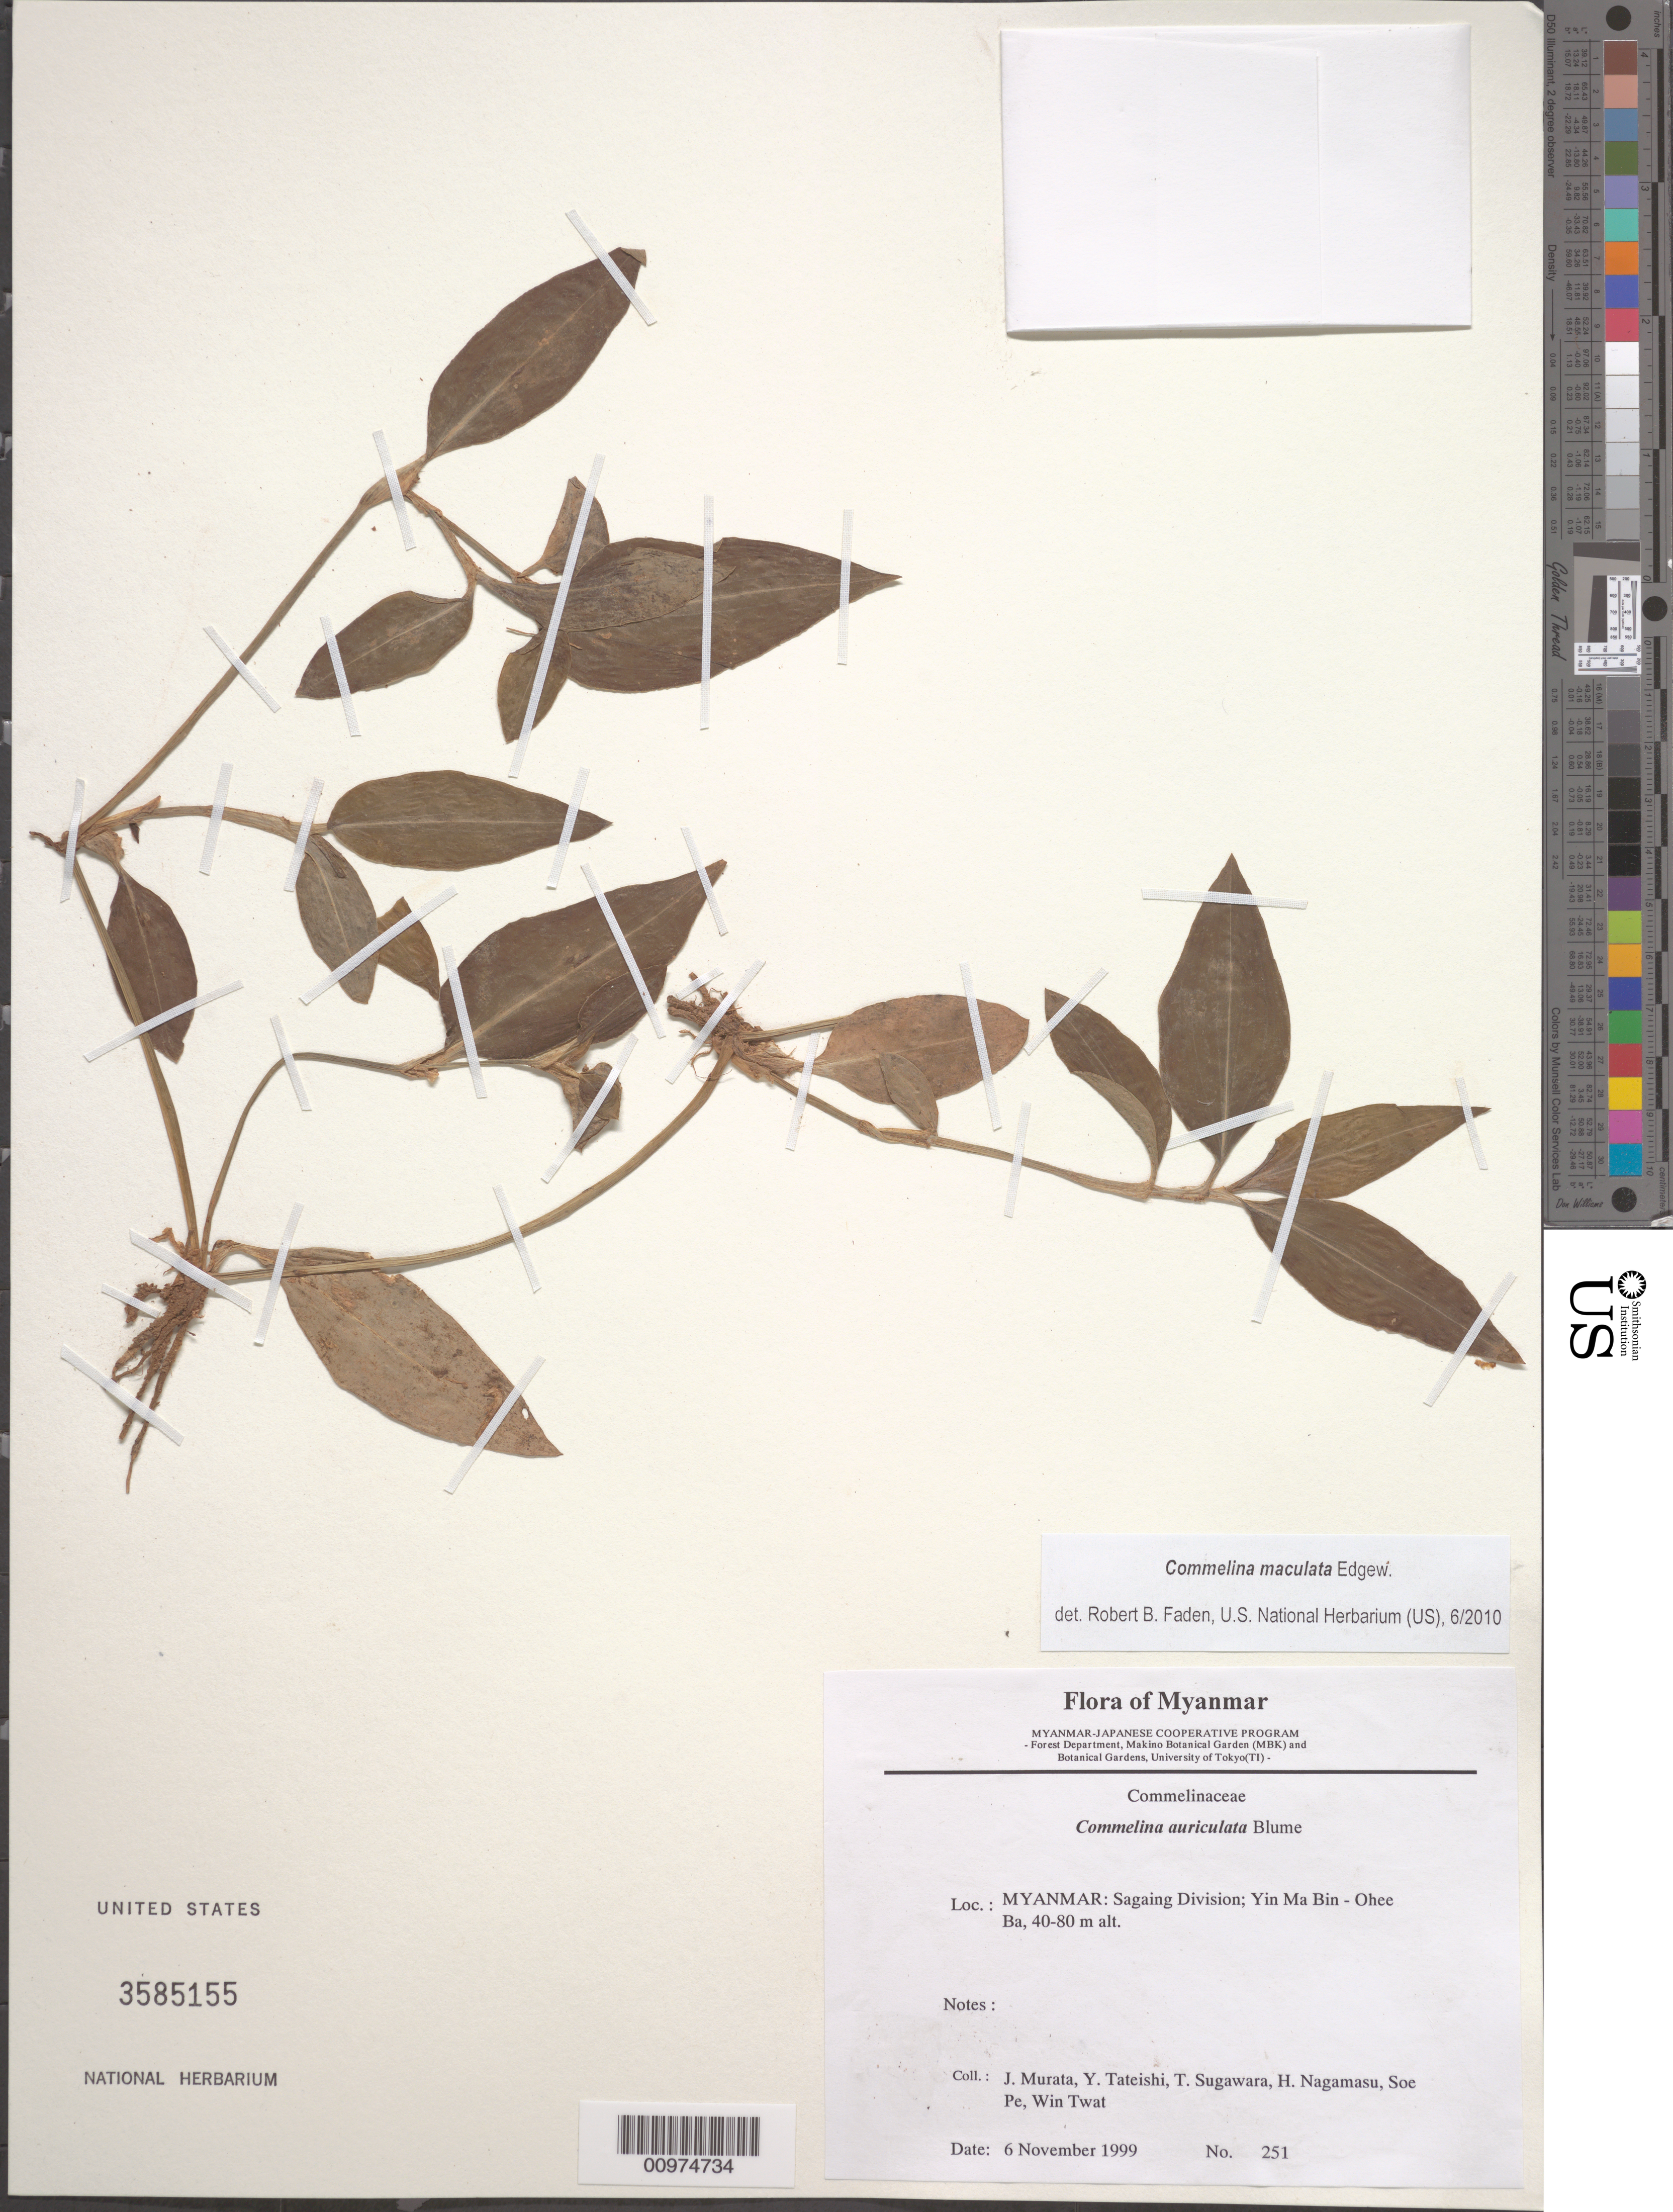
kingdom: Plantae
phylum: Tracheophyta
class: Liliopsida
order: Commelinales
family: Commelinaceae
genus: Commelina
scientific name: Commelina maculata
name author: Edgew.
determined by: Faden, Robert B., (US), Smithsonian Institution - National Museum of Natural History (UNITED STATES)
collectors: J. Murata et al.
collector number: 251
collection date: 1999-11-06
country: Myanmar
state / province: Sagaing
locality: Yin Ma Bin - Ohee Ba.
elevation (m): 40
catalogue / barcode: US 3585155